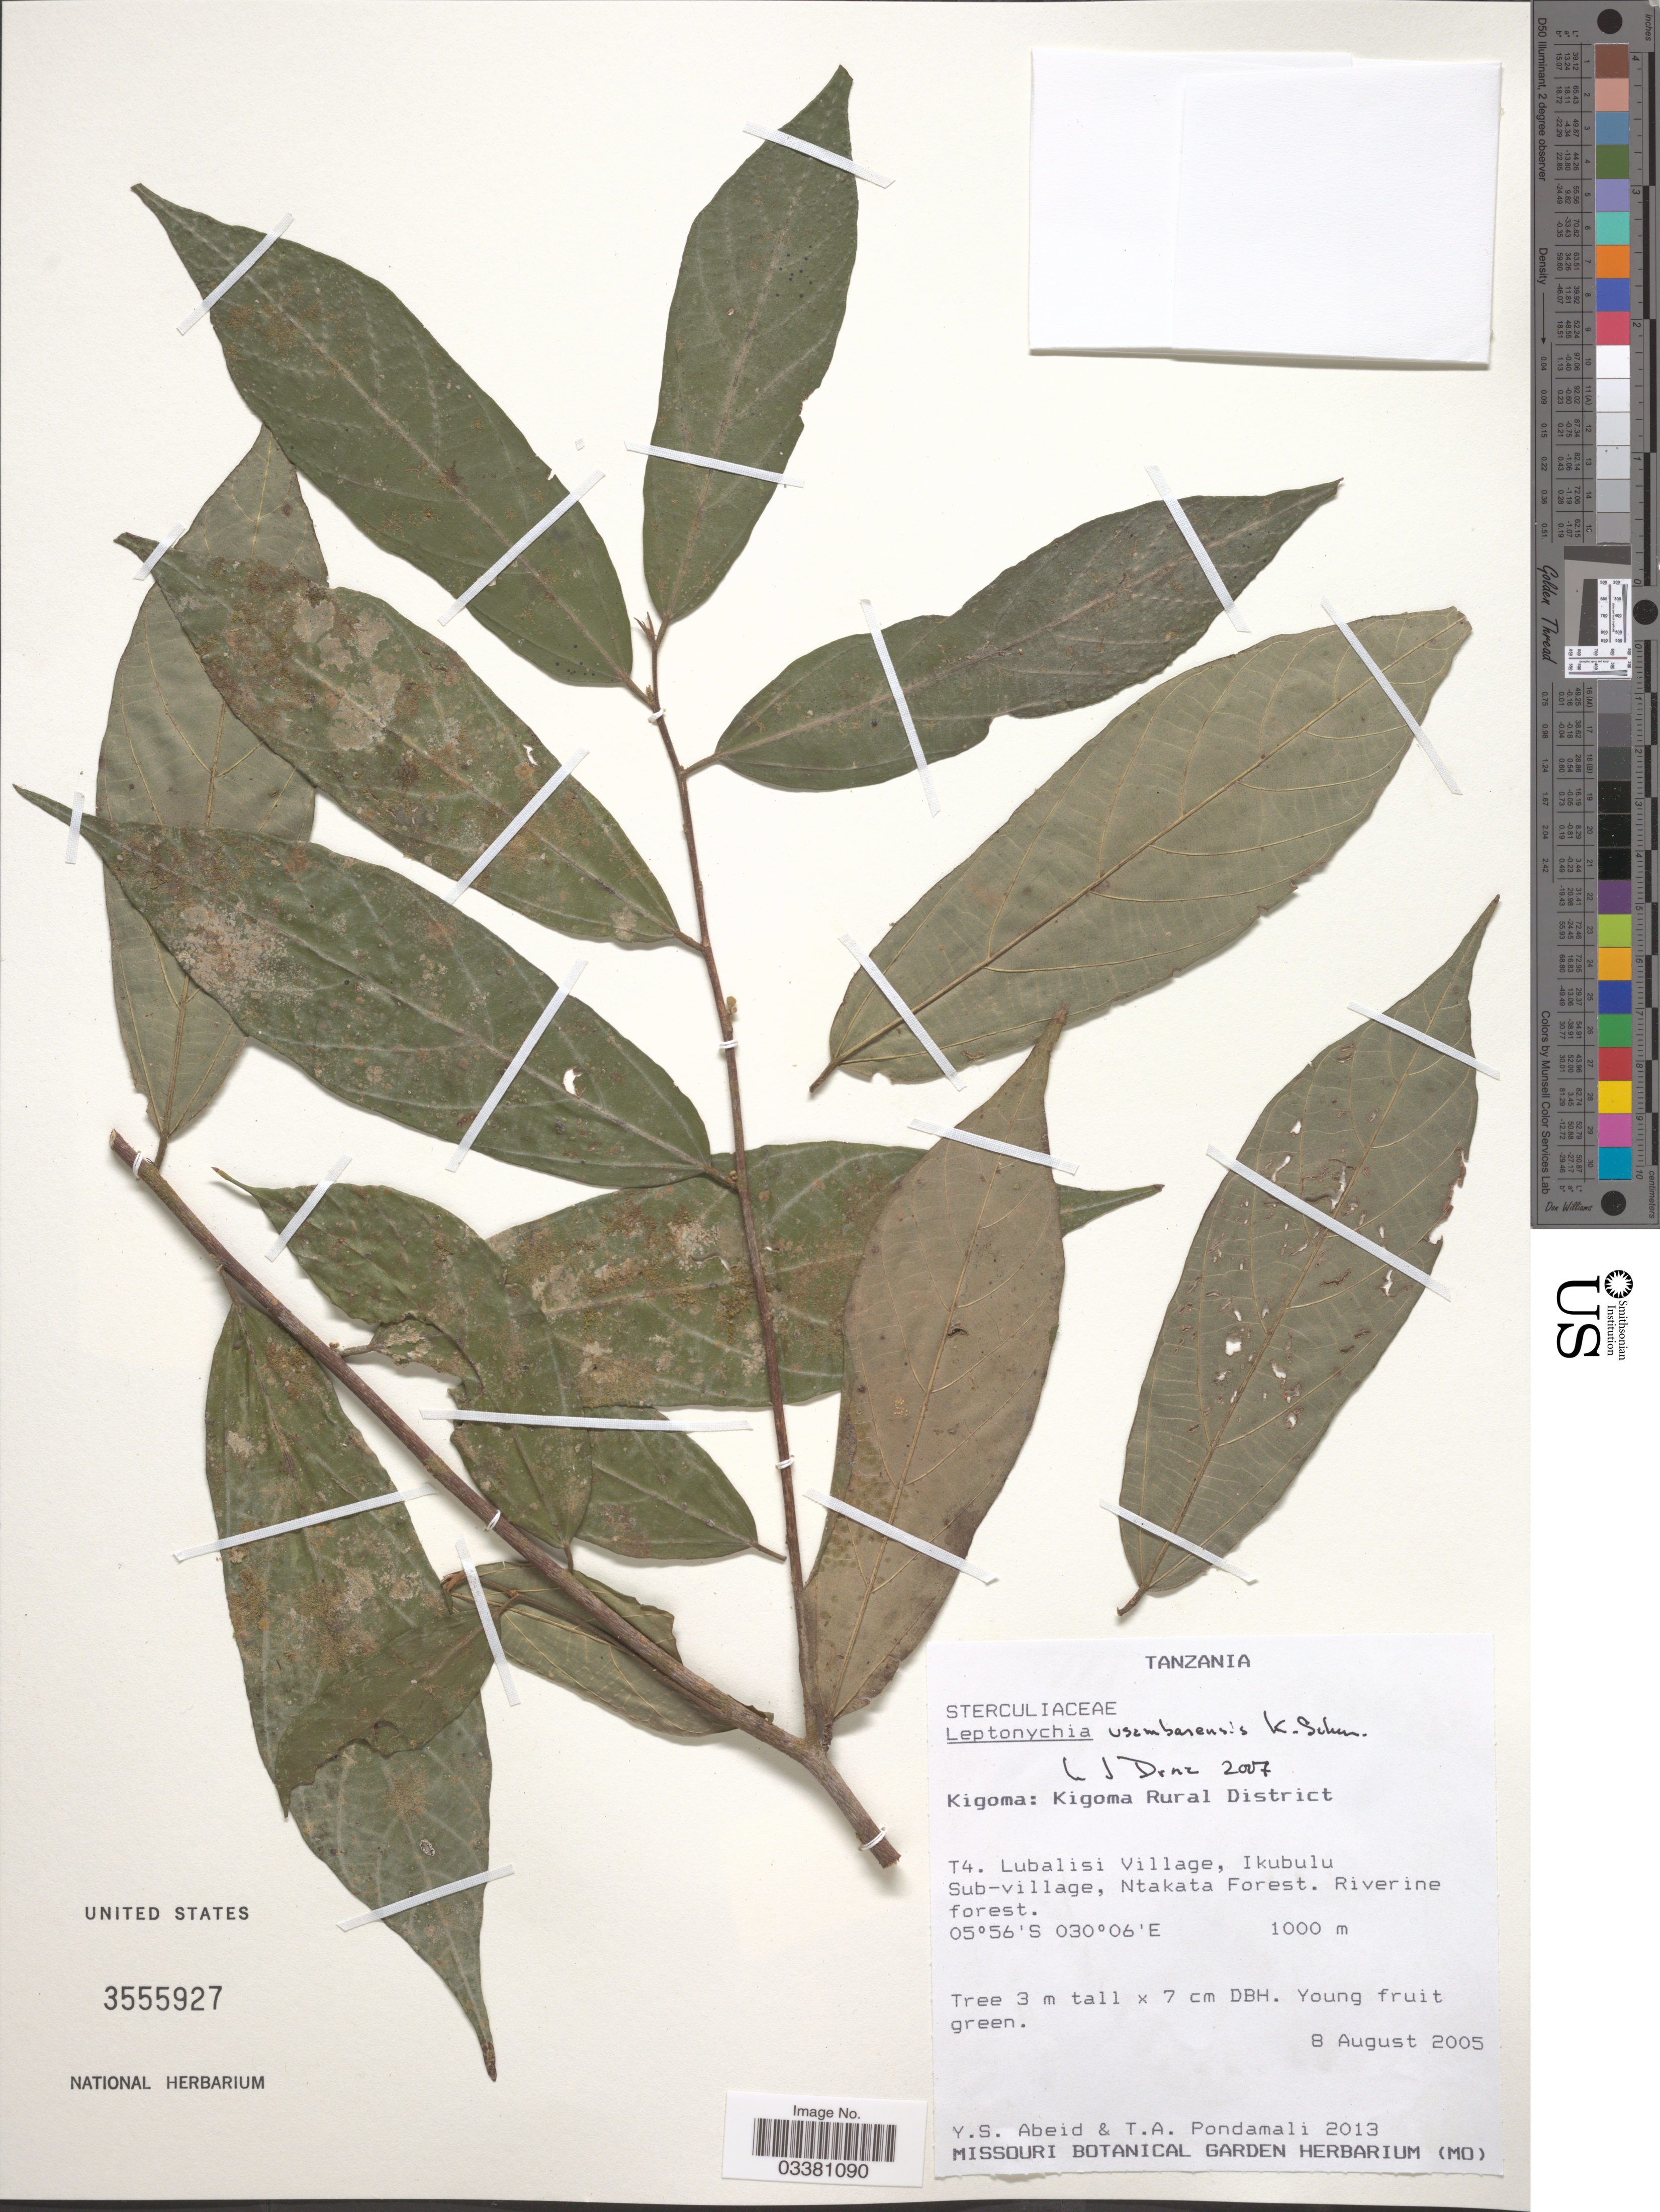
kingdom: Plantae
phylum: Tracheophyta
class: Magnoliopsida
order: Malvales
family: Malvaceae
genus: Leptonychia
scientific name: Leptonychia usambarensis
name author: K. Schum.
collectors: Y. Abeid & T. Pondamali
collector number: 2013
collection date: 2005-08-08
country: Tanzania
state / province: Kigoma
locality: Kigoma Rural District. T4. Lubalisi Village, Ikubulu Sub-village, Ntakata Forest.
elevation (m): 1000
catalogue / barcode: US 3555927